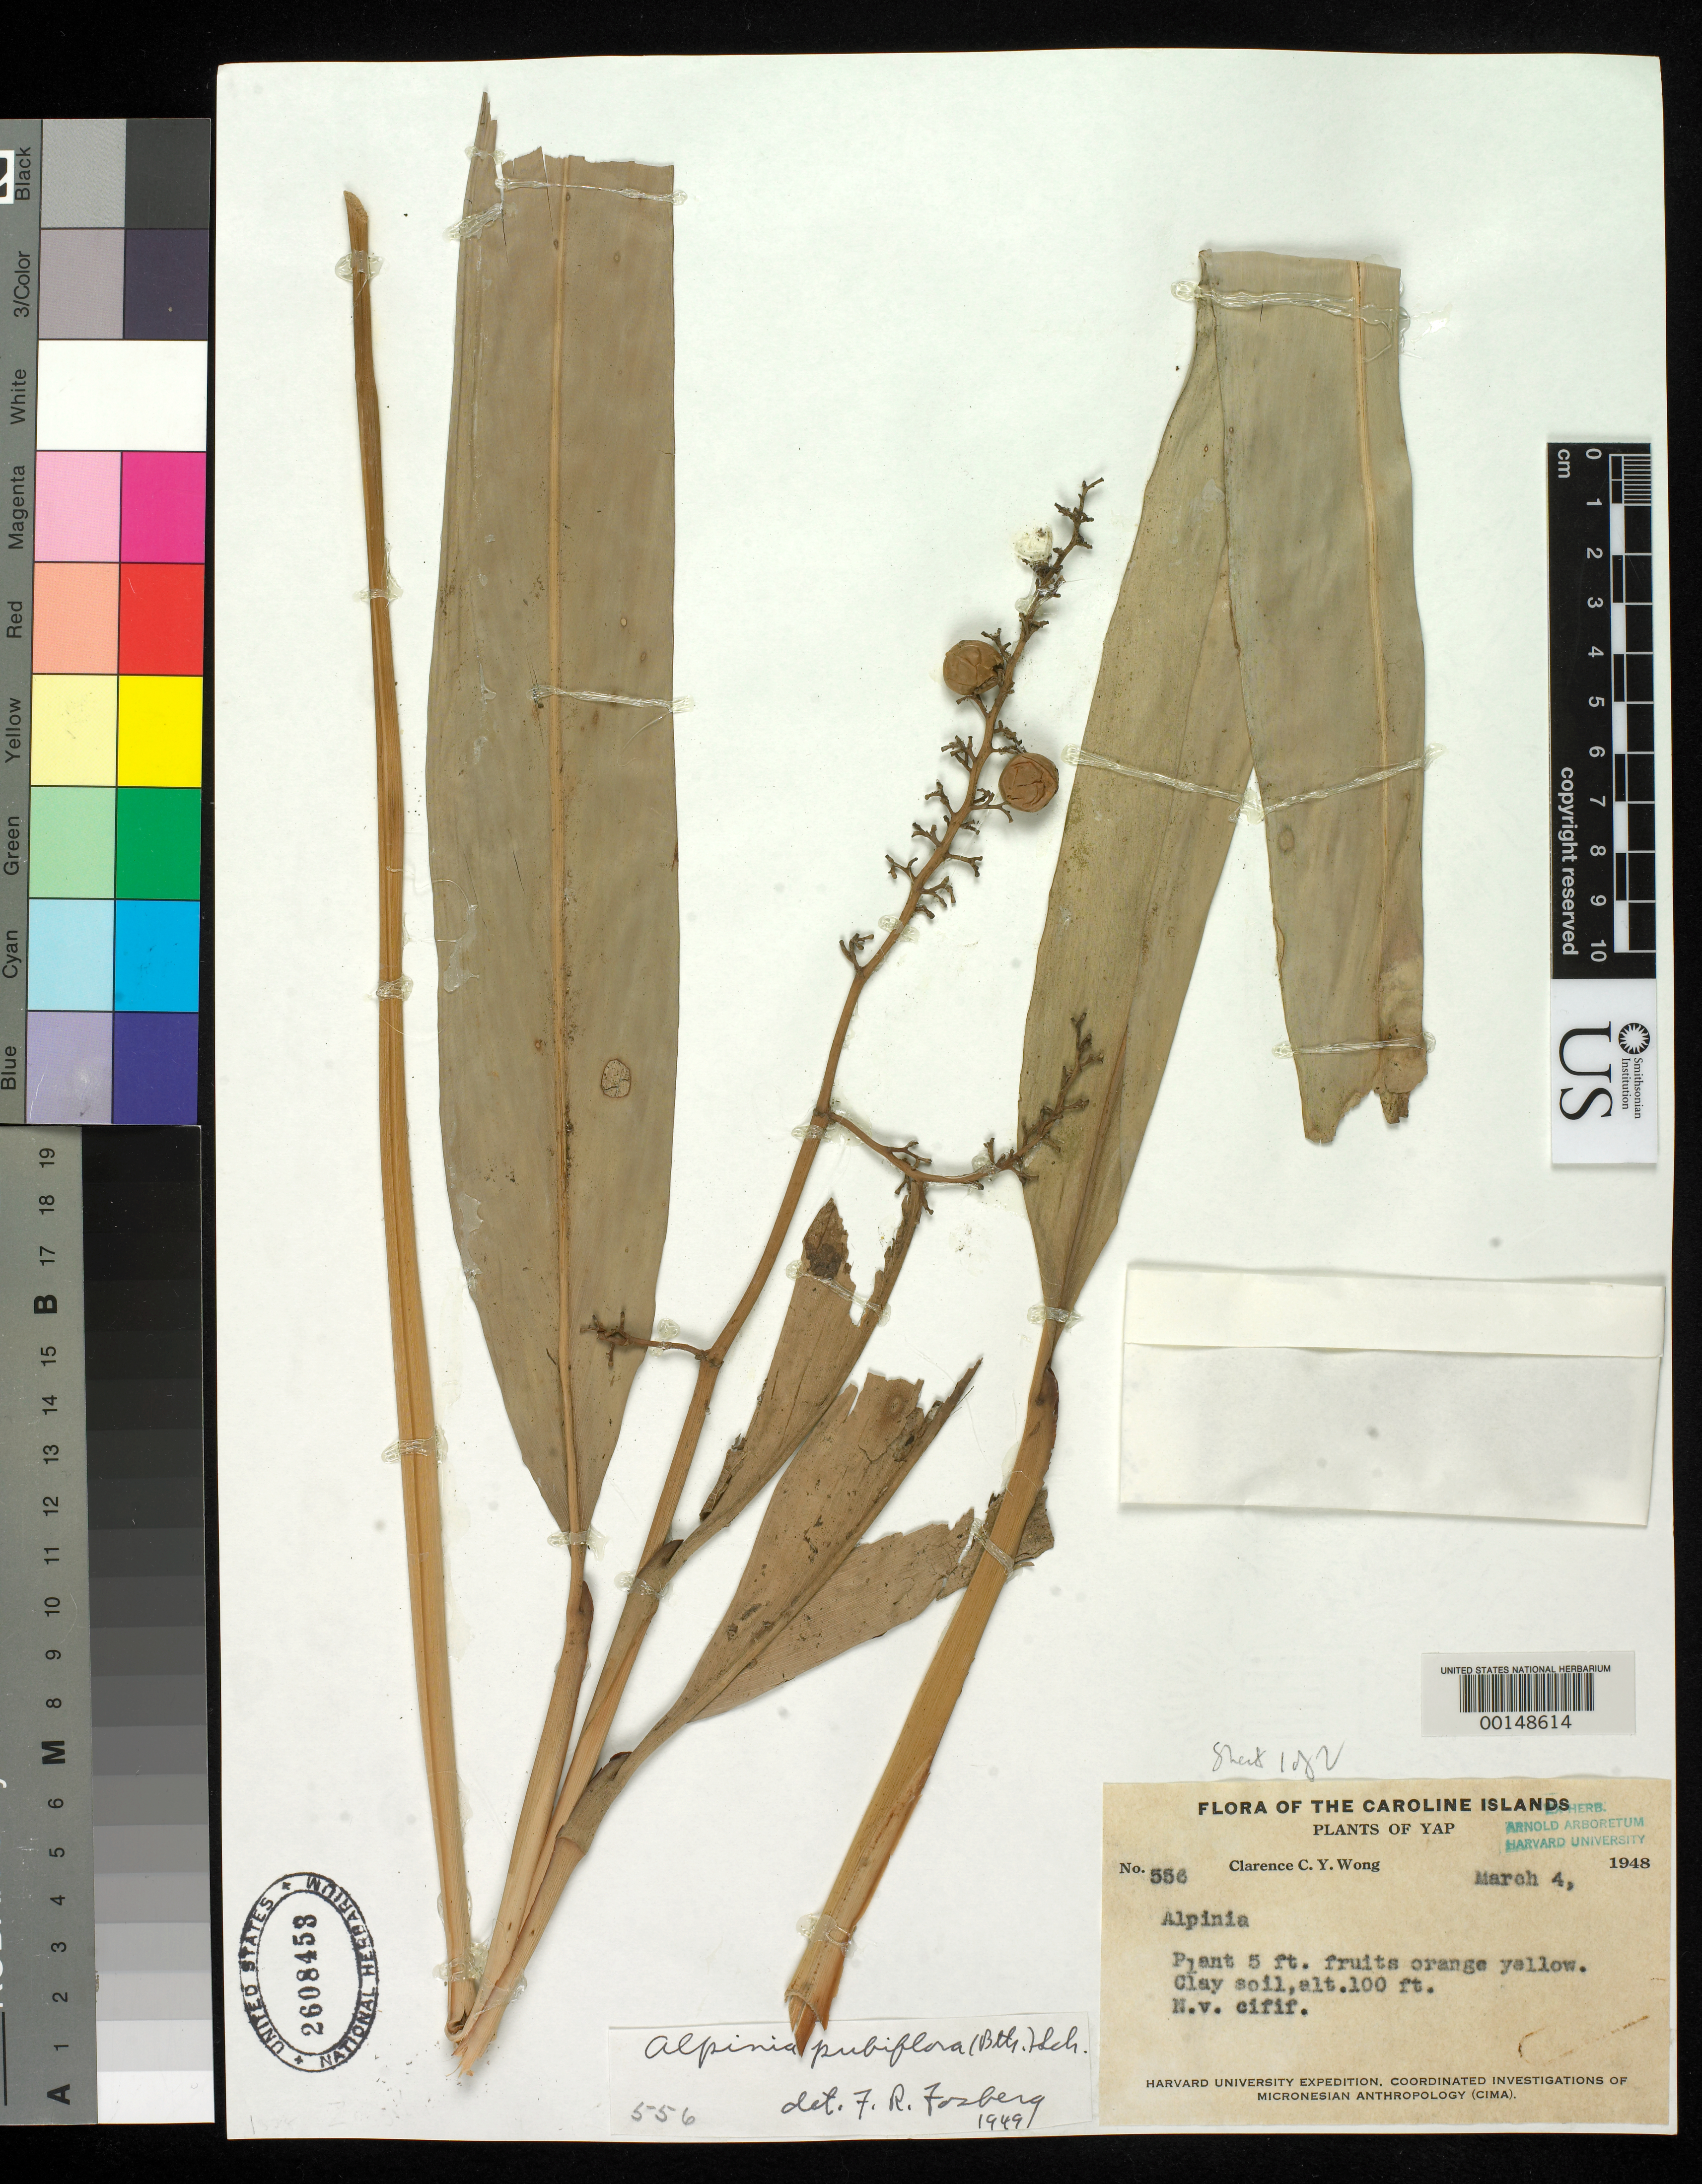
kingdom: Plantae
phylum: Tracheophyta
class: Liliopsida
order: Zingiberales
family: Zingiberaceae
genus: Alpinia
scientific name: Alpinia pubiflora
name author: (Benth.) K. Schum.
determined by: Fosberg, F. R.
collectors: C. Y. C. Wong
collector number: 556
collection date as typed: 04 Mar 1948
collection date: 1948-03-04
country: Micronesia, Federated States of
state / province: Yap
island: Yap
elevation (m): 30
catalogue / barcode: US 2608453